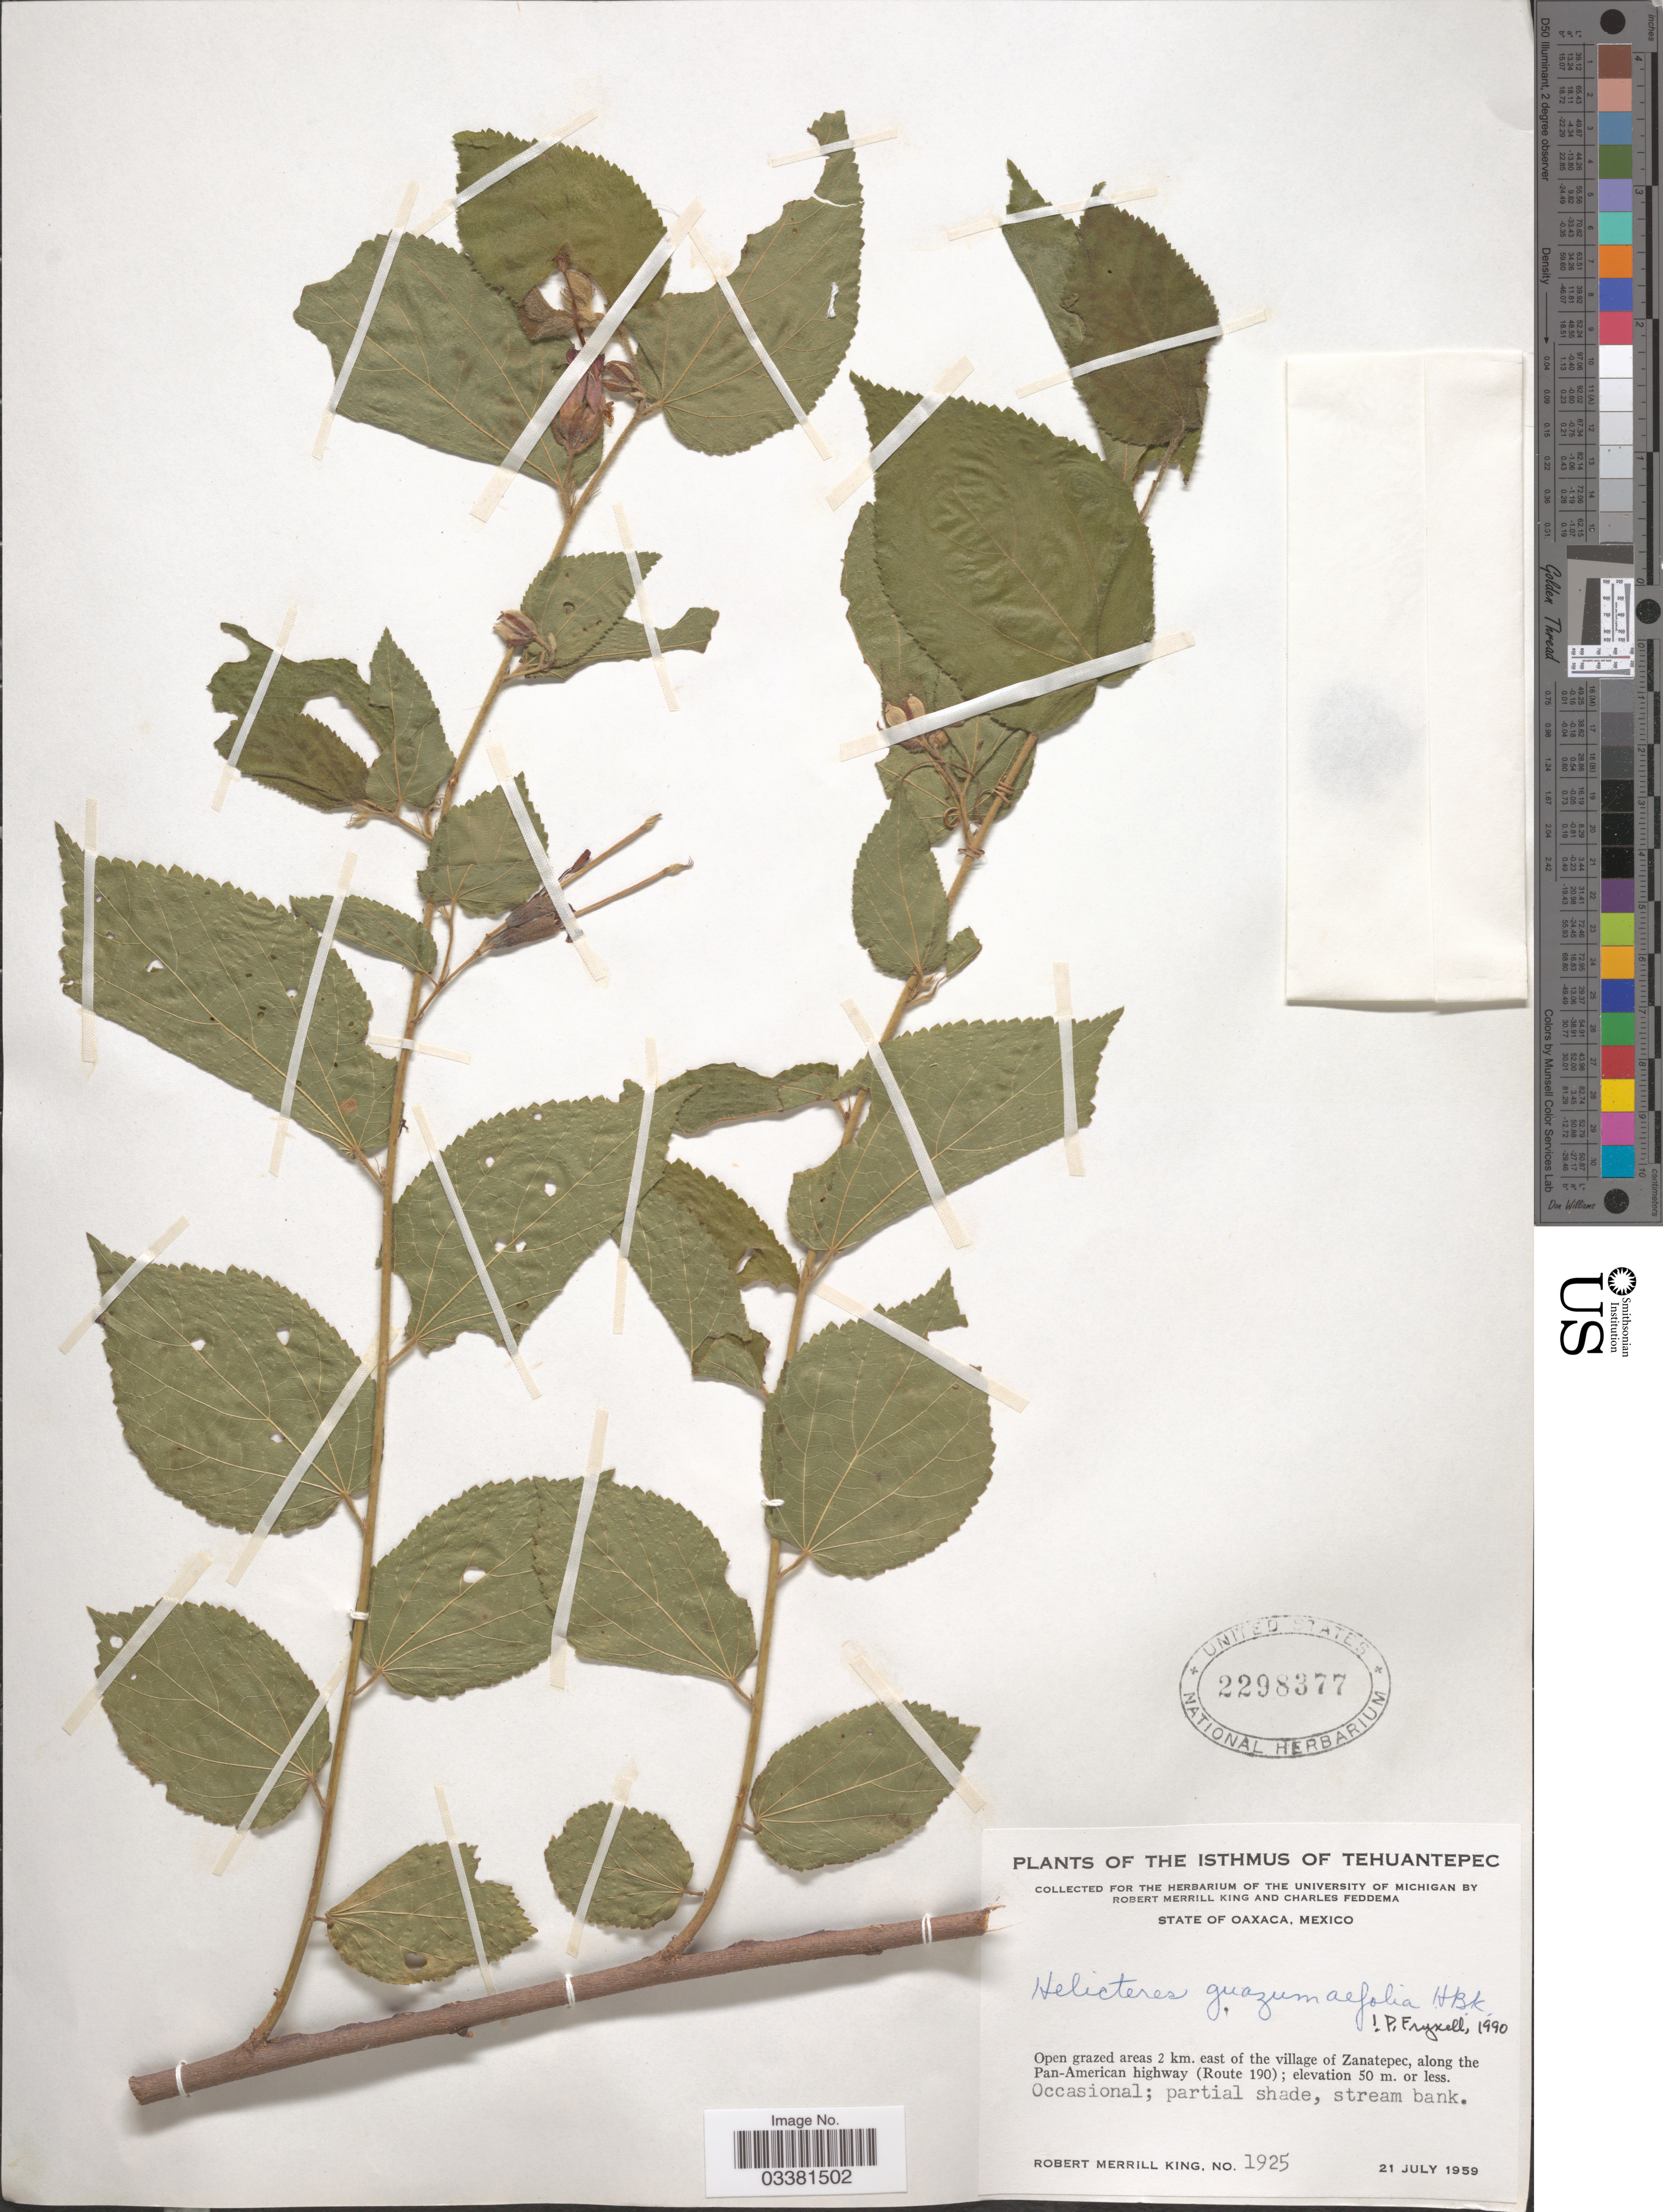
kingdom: Plantae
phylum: Tracheophyta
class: Magnoliopsida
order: Malvales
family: Malvaceae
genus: Helicteres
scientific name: Helicteres guazumifolia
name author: Kunth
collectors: R. M. King & C. Feddema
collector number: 1925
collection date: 1959-07-21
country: Mexico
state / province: Oaxaca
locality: The Isthmus of Tehuantepec. Open grazed areas 2 km. east of the village of Zanatepec, along the Pan-American highway (Route 190).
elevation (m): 50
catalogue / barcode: US 2298377